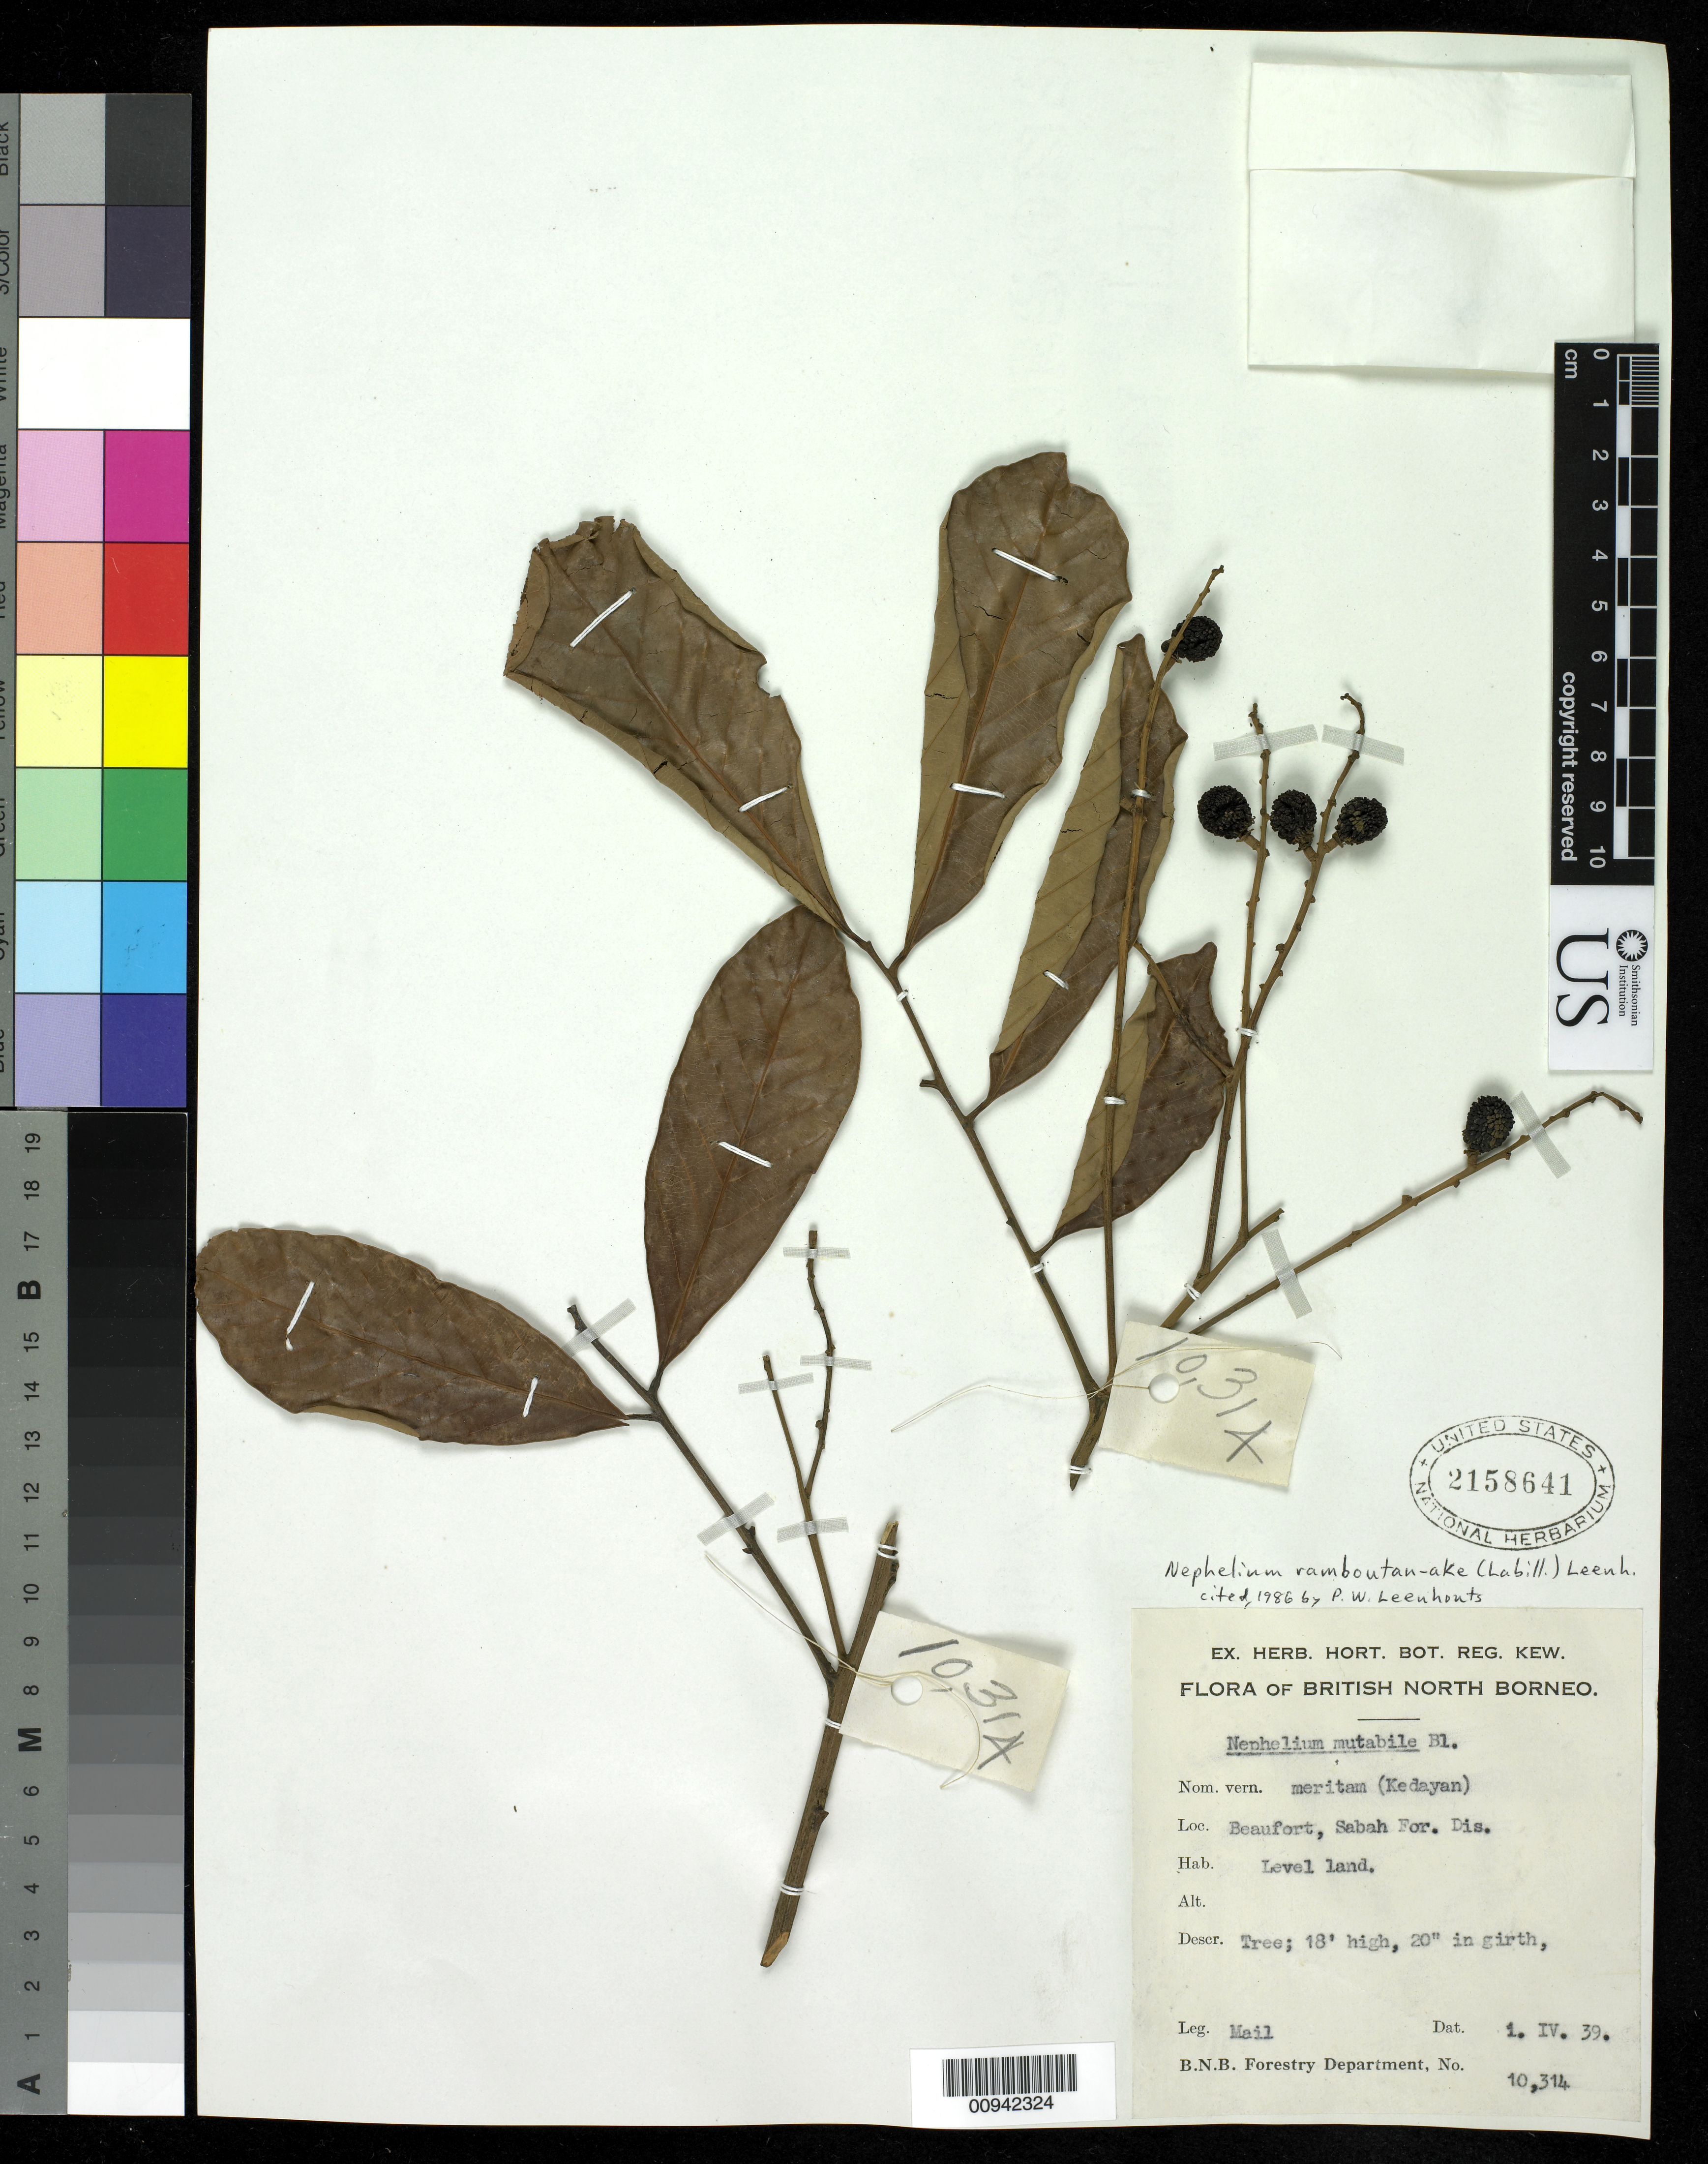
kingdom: Plantae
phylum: Tracheophyta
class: Magnoliopsida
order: Sapindales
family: Sapindaceae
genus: Nephelium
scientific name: Nephelium ramboutan-ake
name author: (Labill.) Leenh.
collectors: A. Mail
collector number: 10314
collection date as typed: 04 Jan 1939 to 01 Apr 1939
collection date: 1939-01-04/1939-04-01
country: Malaysia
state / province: Sabah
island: Borneo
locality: Beaufort, Sabah For. Dis.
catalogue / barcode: US 2158641